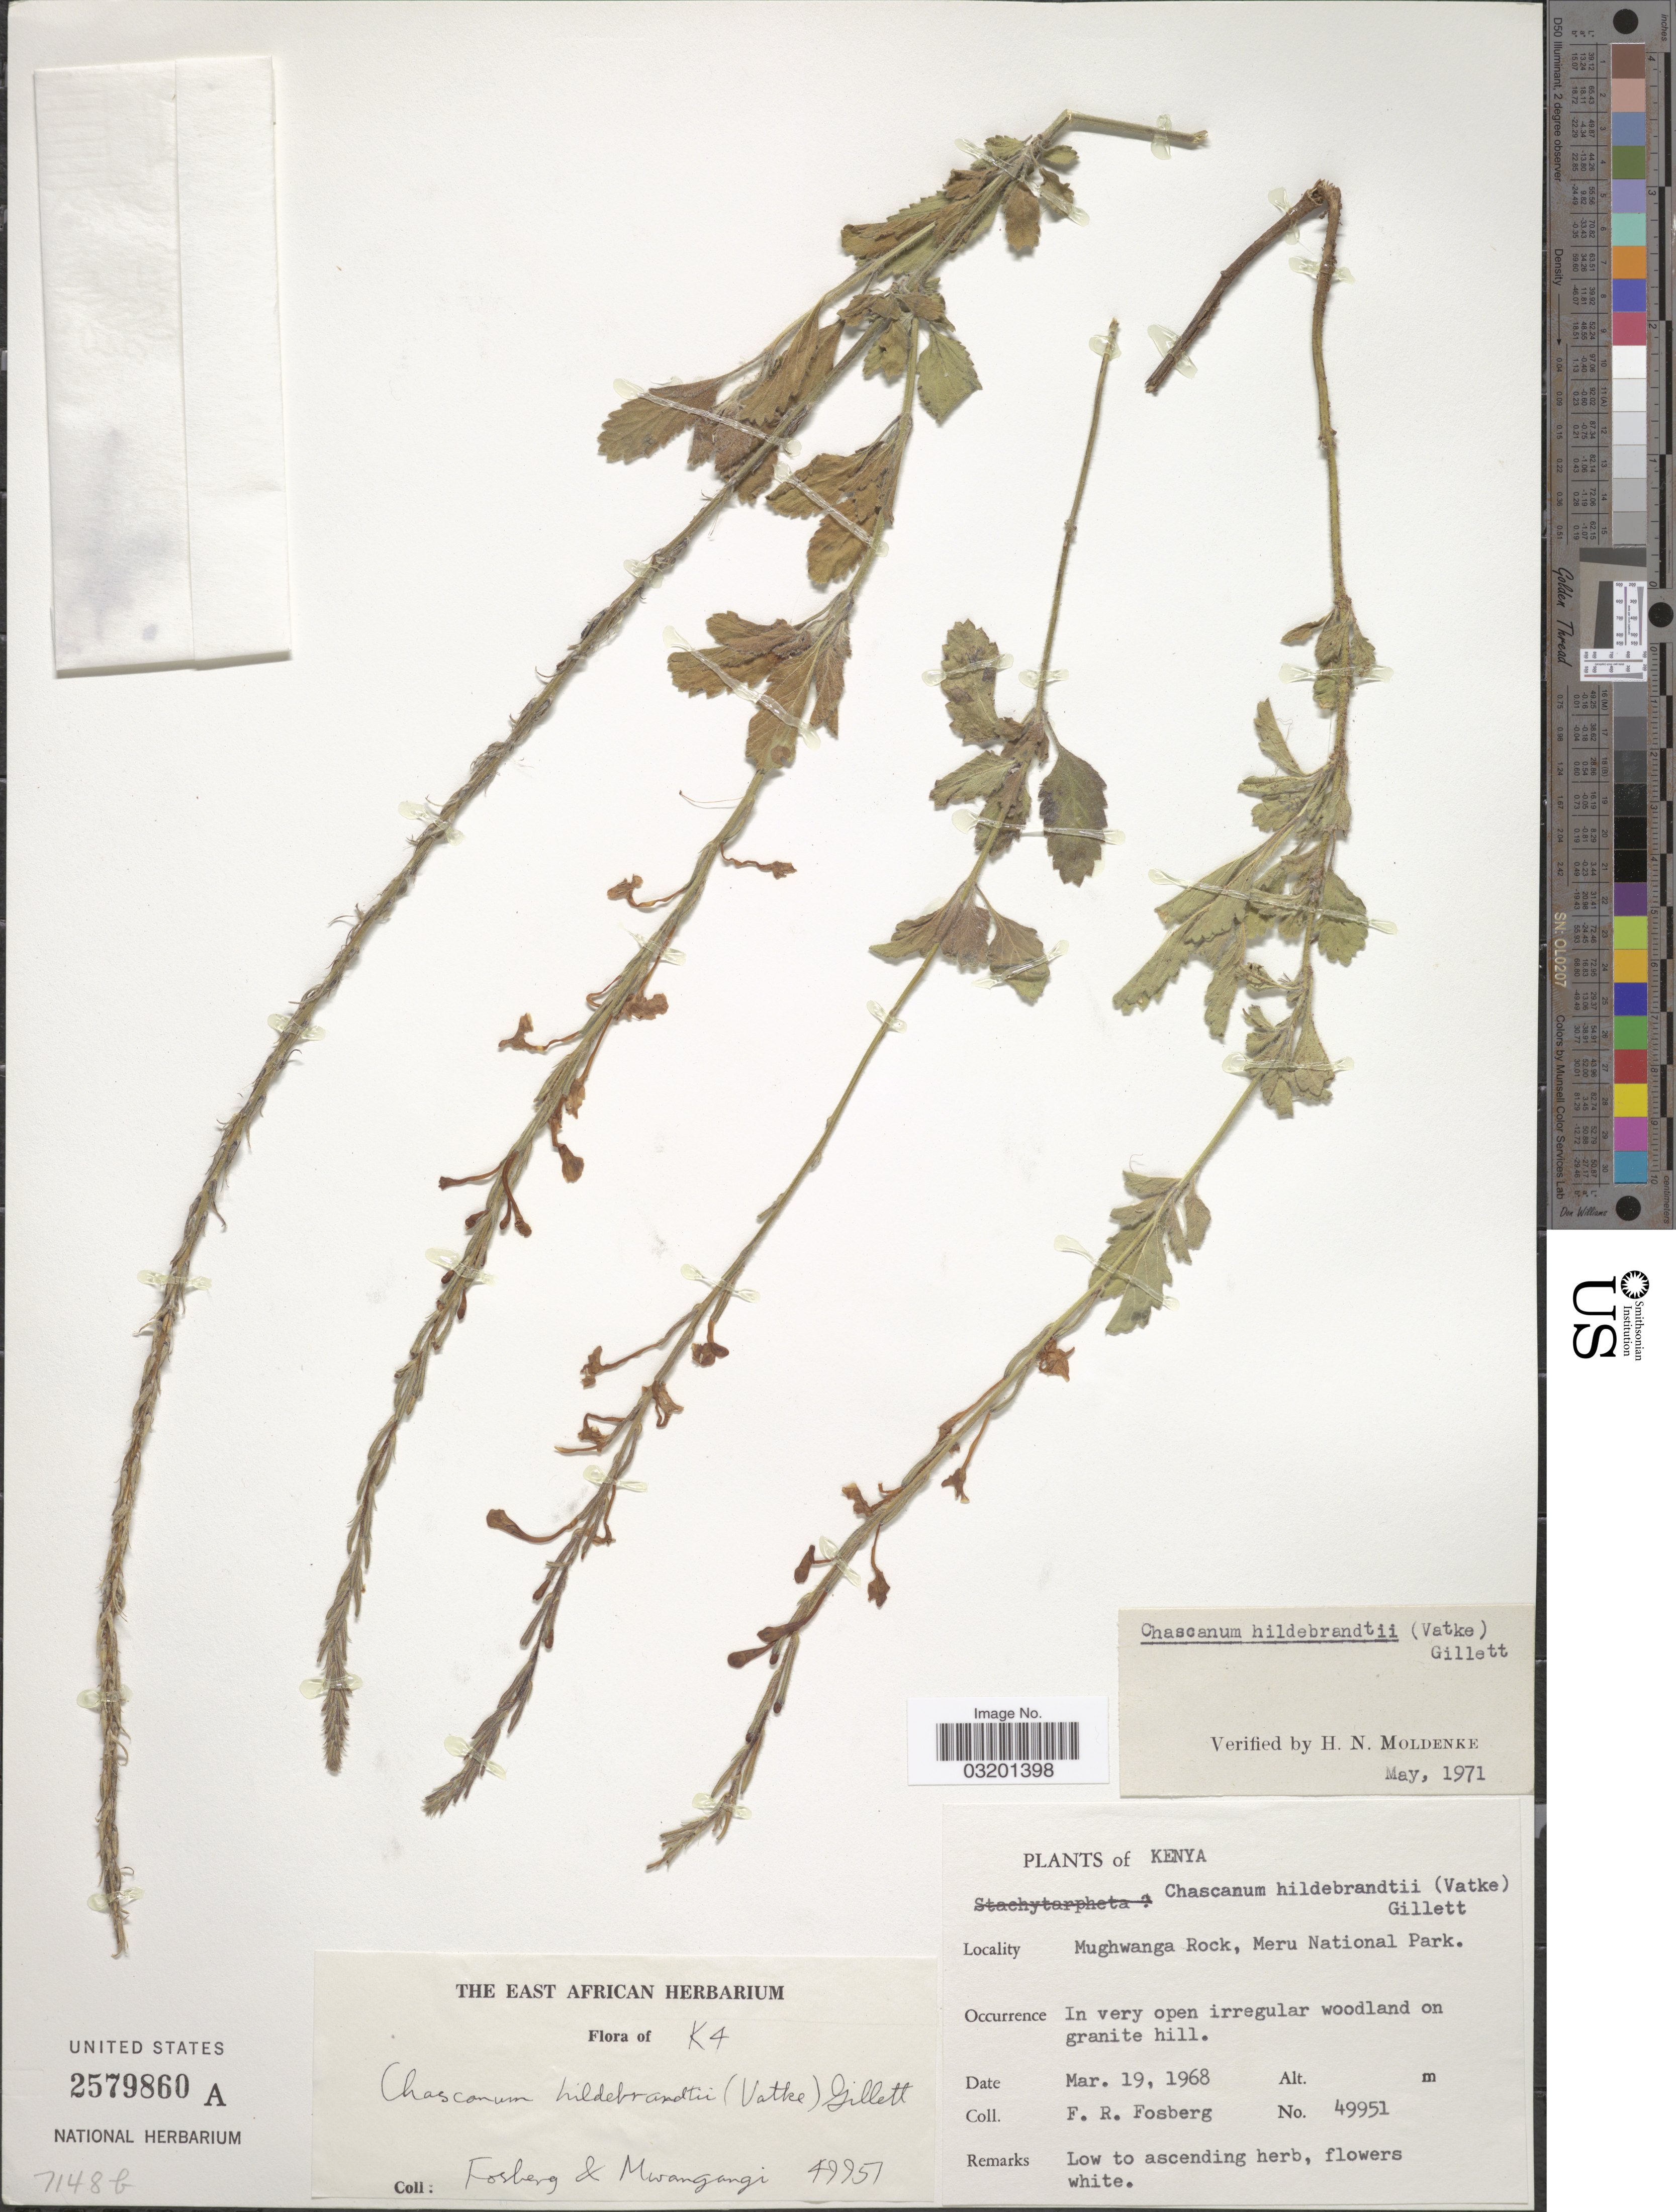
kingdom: Plantae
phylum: Tracheophyta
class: Magnoliopsida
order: Lamiales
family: Verbenaceae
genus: Chascanum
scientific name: Chascanum hildebrandtii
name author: (Vatke) J.B. Gillett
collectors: F. R. Fosberg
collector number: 49951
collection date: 1968-03-19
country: Kenya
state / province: Meru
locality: Mughwanga Rock, Meru National Park.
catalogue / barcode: US 2579860A